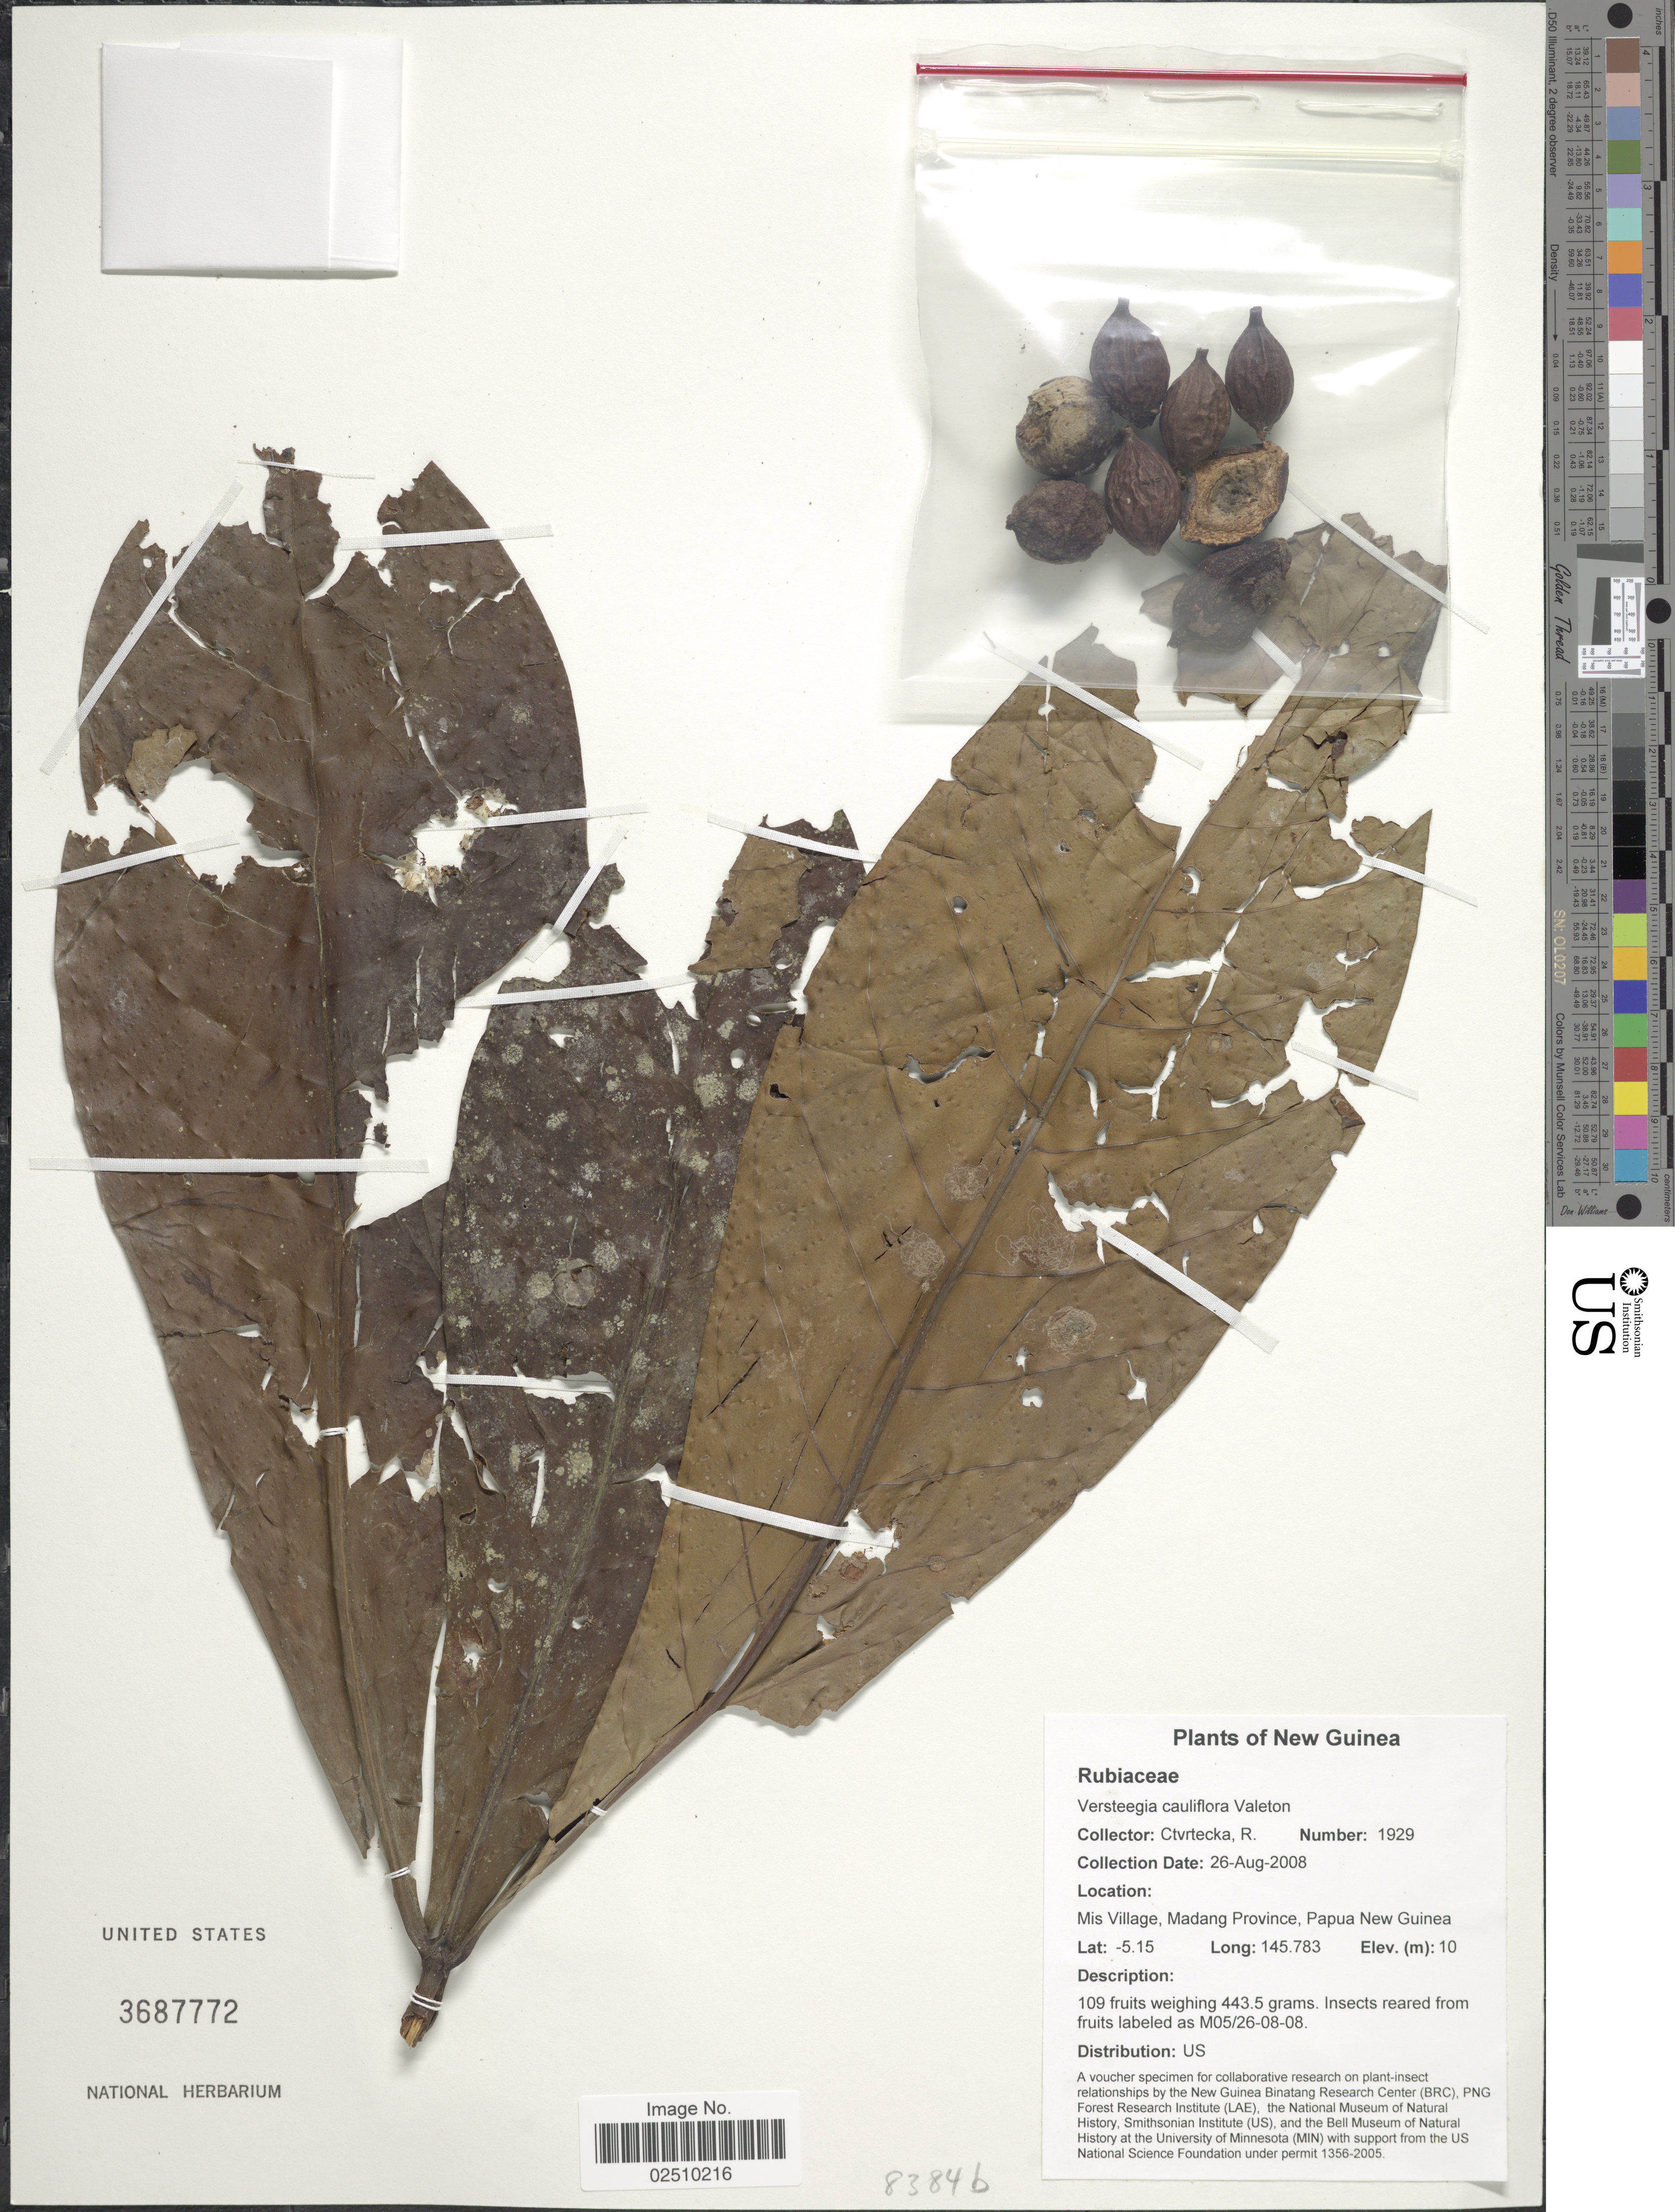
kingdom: Plantae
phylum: Tracheophyta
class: Magnoliopsida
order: Gentianales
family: Rubiaceae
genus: Versteegia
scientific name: Versteegia cauliflora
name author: (K. Schum. & Lauterb.) Valeton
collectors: R. Ctvrtecka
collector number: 1929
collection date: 2008-08-26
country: Papua New Guinea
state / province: Madang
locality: New Guinea. Mis Village, Madang Province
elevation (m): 10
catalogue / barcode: US 3687772